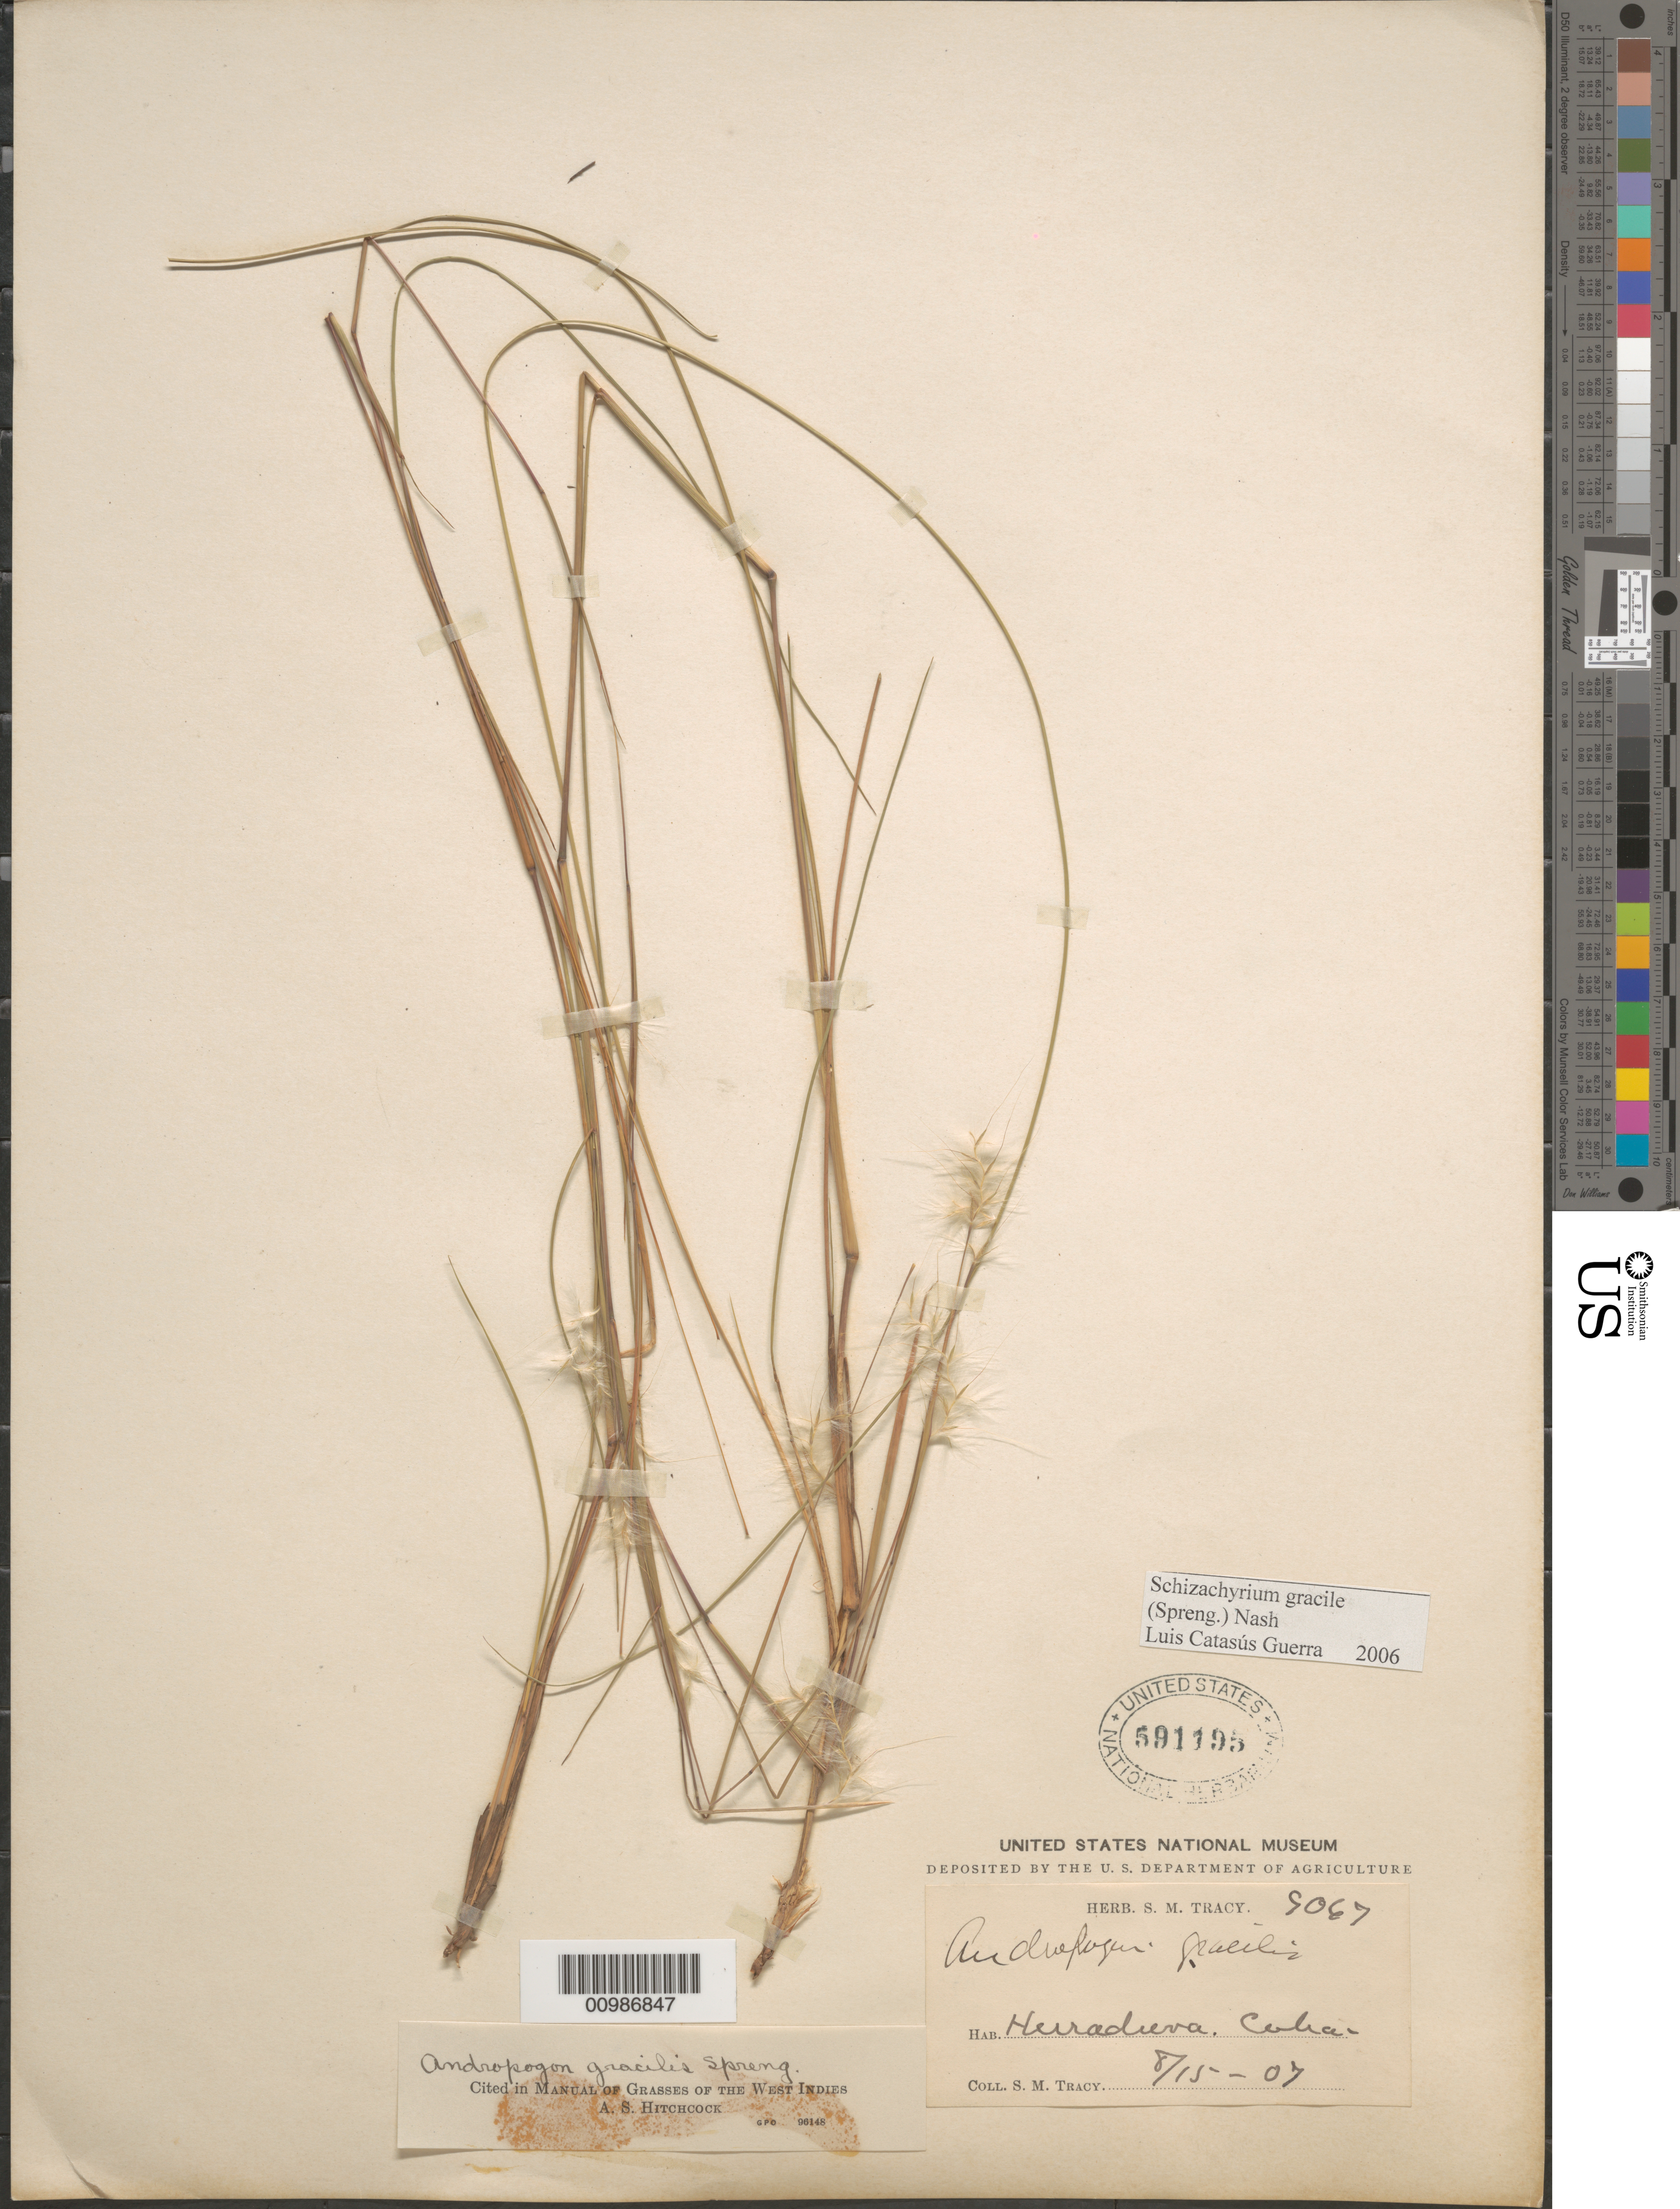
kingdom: Plantae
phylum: Tracheophyta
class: Liliopsida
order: Poales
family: Poaceae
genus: Andropogon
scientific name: Andropogon gracilis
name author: Spreng.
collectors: S. M. Tracy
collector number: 9067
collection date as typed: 15 Aug 1907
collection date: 1907-08-15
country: Cuba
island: Cuba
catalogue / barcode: US 591195